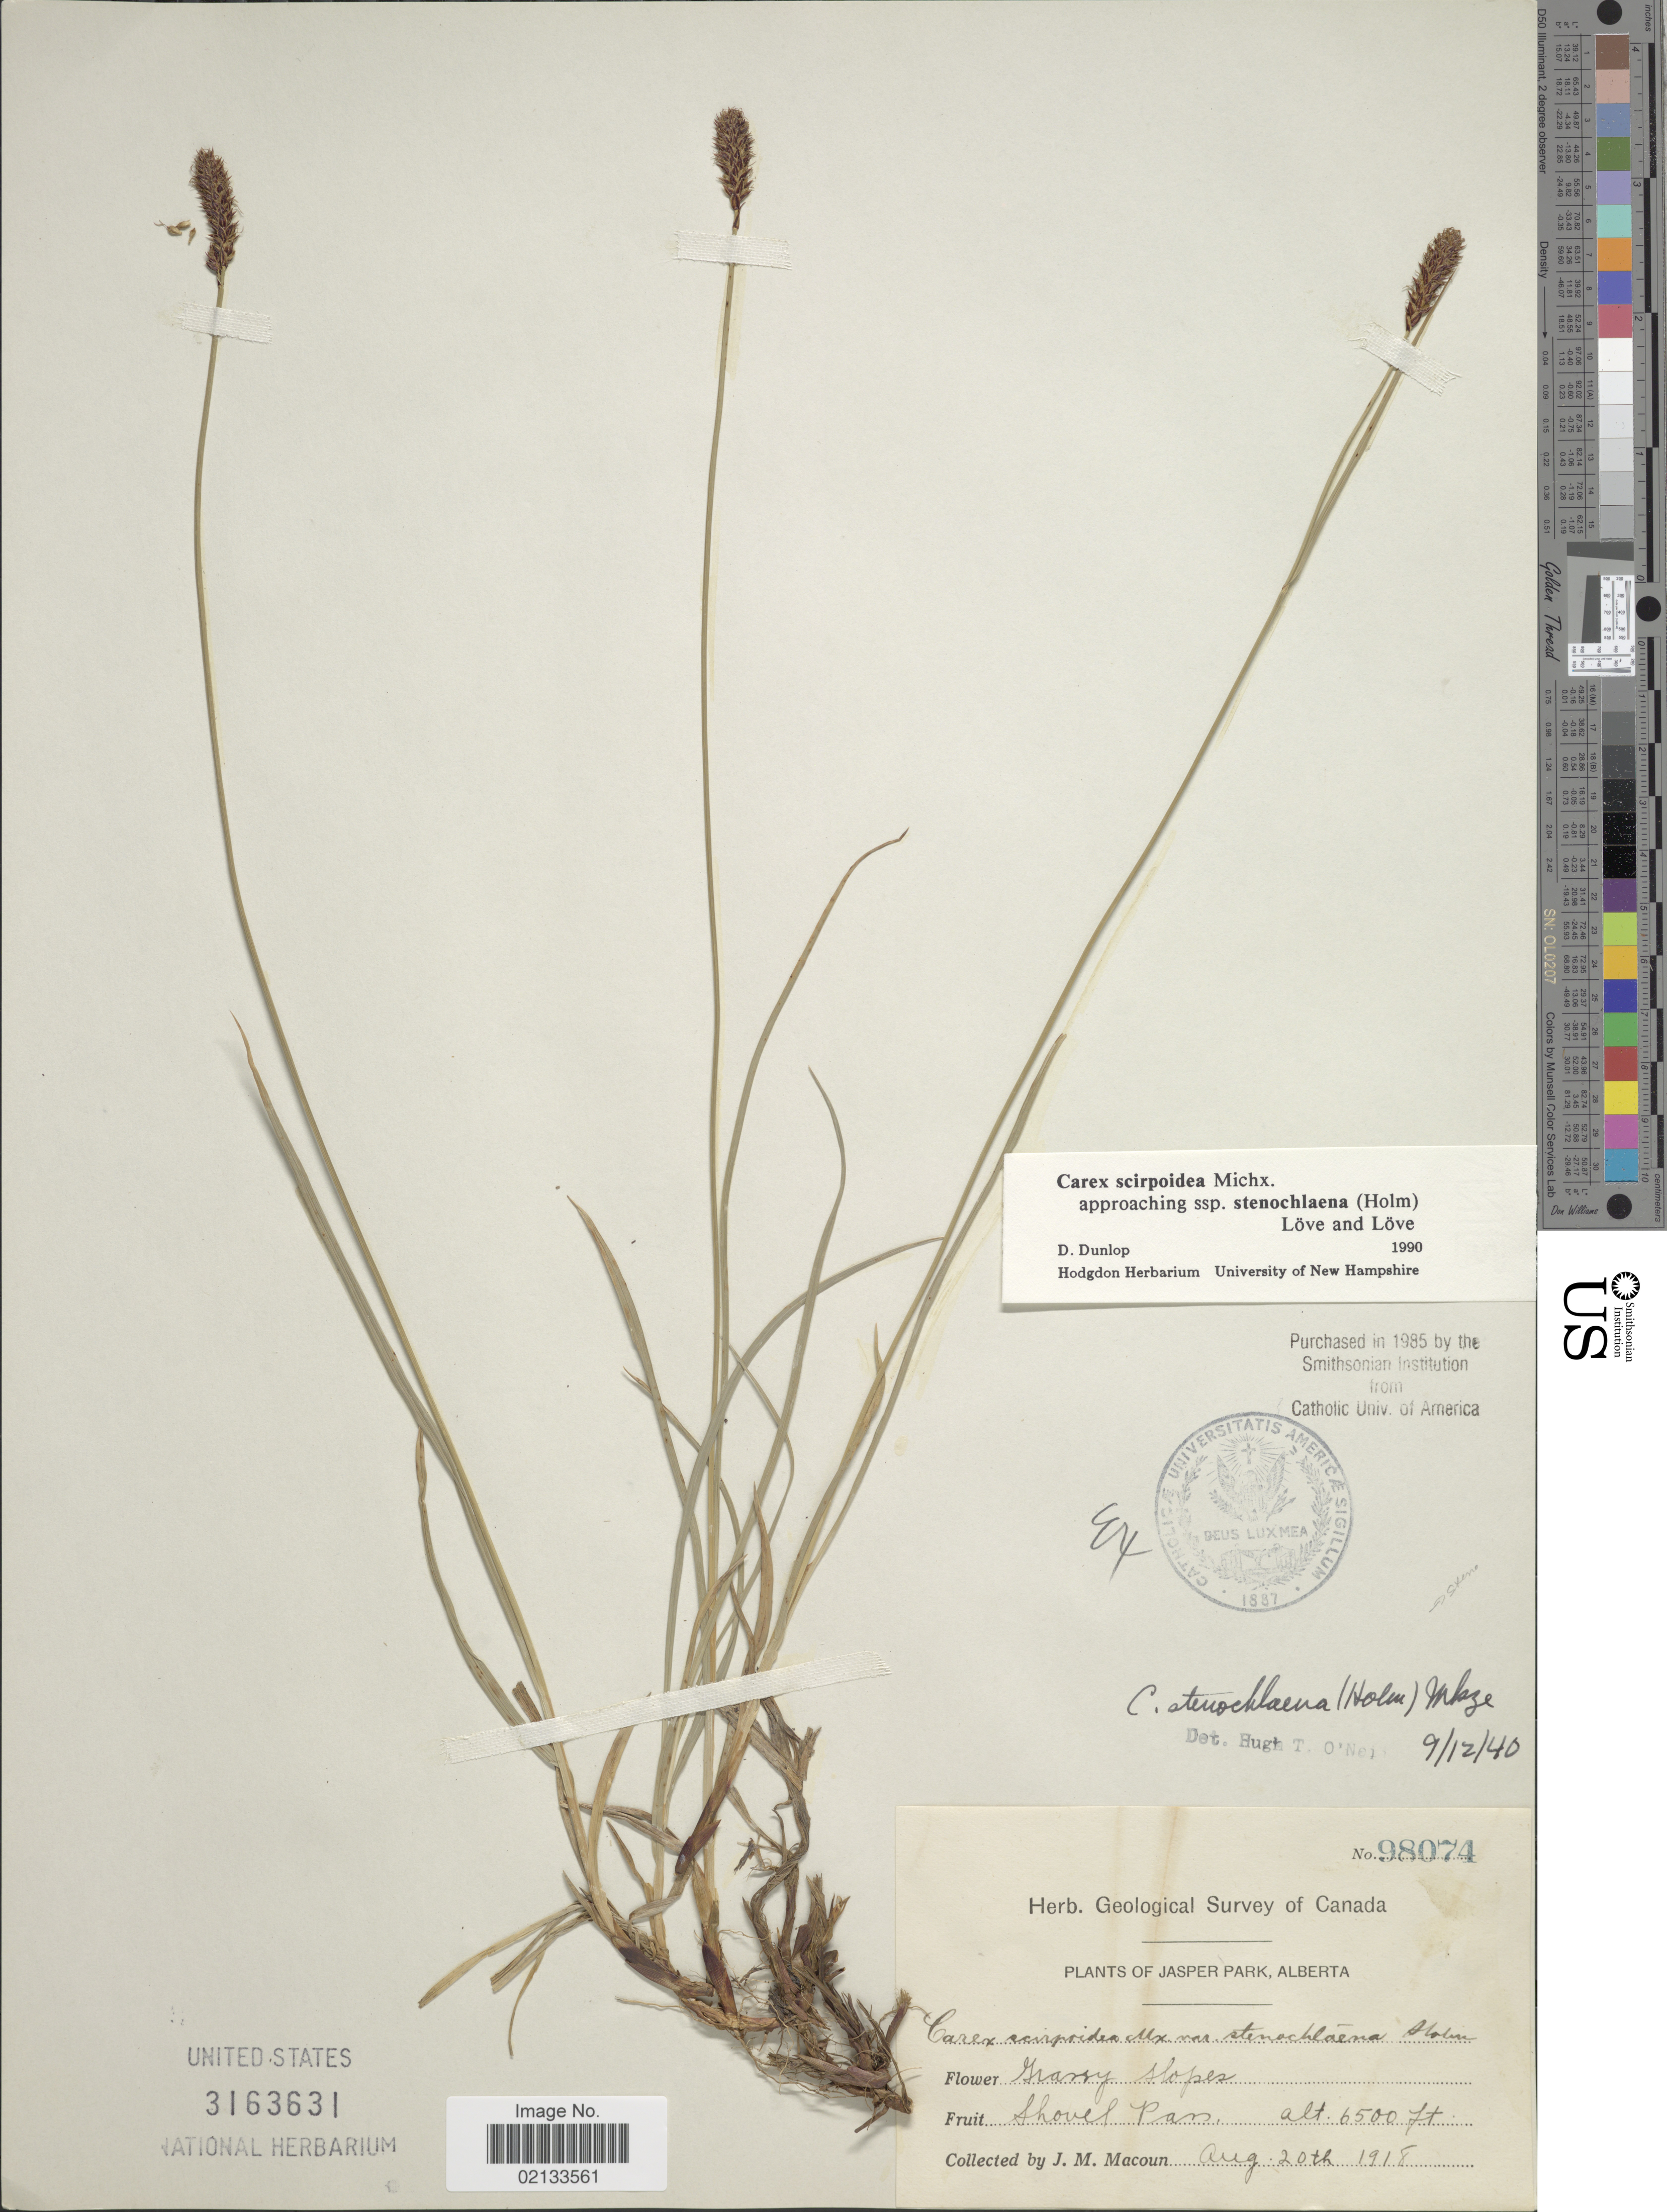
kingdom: Plantae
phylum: Tracheophyta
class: Liliopsida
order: Poales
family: Cyperaceae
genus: Carex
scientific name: Carex scirpoidea subsp. stenochloena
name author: (Holm) Á. Löve & D. Löve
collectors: J. M. Macoun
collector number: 98074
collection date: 1918-08-20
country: Canada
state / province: Alberta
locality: Jasper Park, Grassy slopes, Shovell Pass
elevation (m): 1981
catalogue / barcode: US 3163631